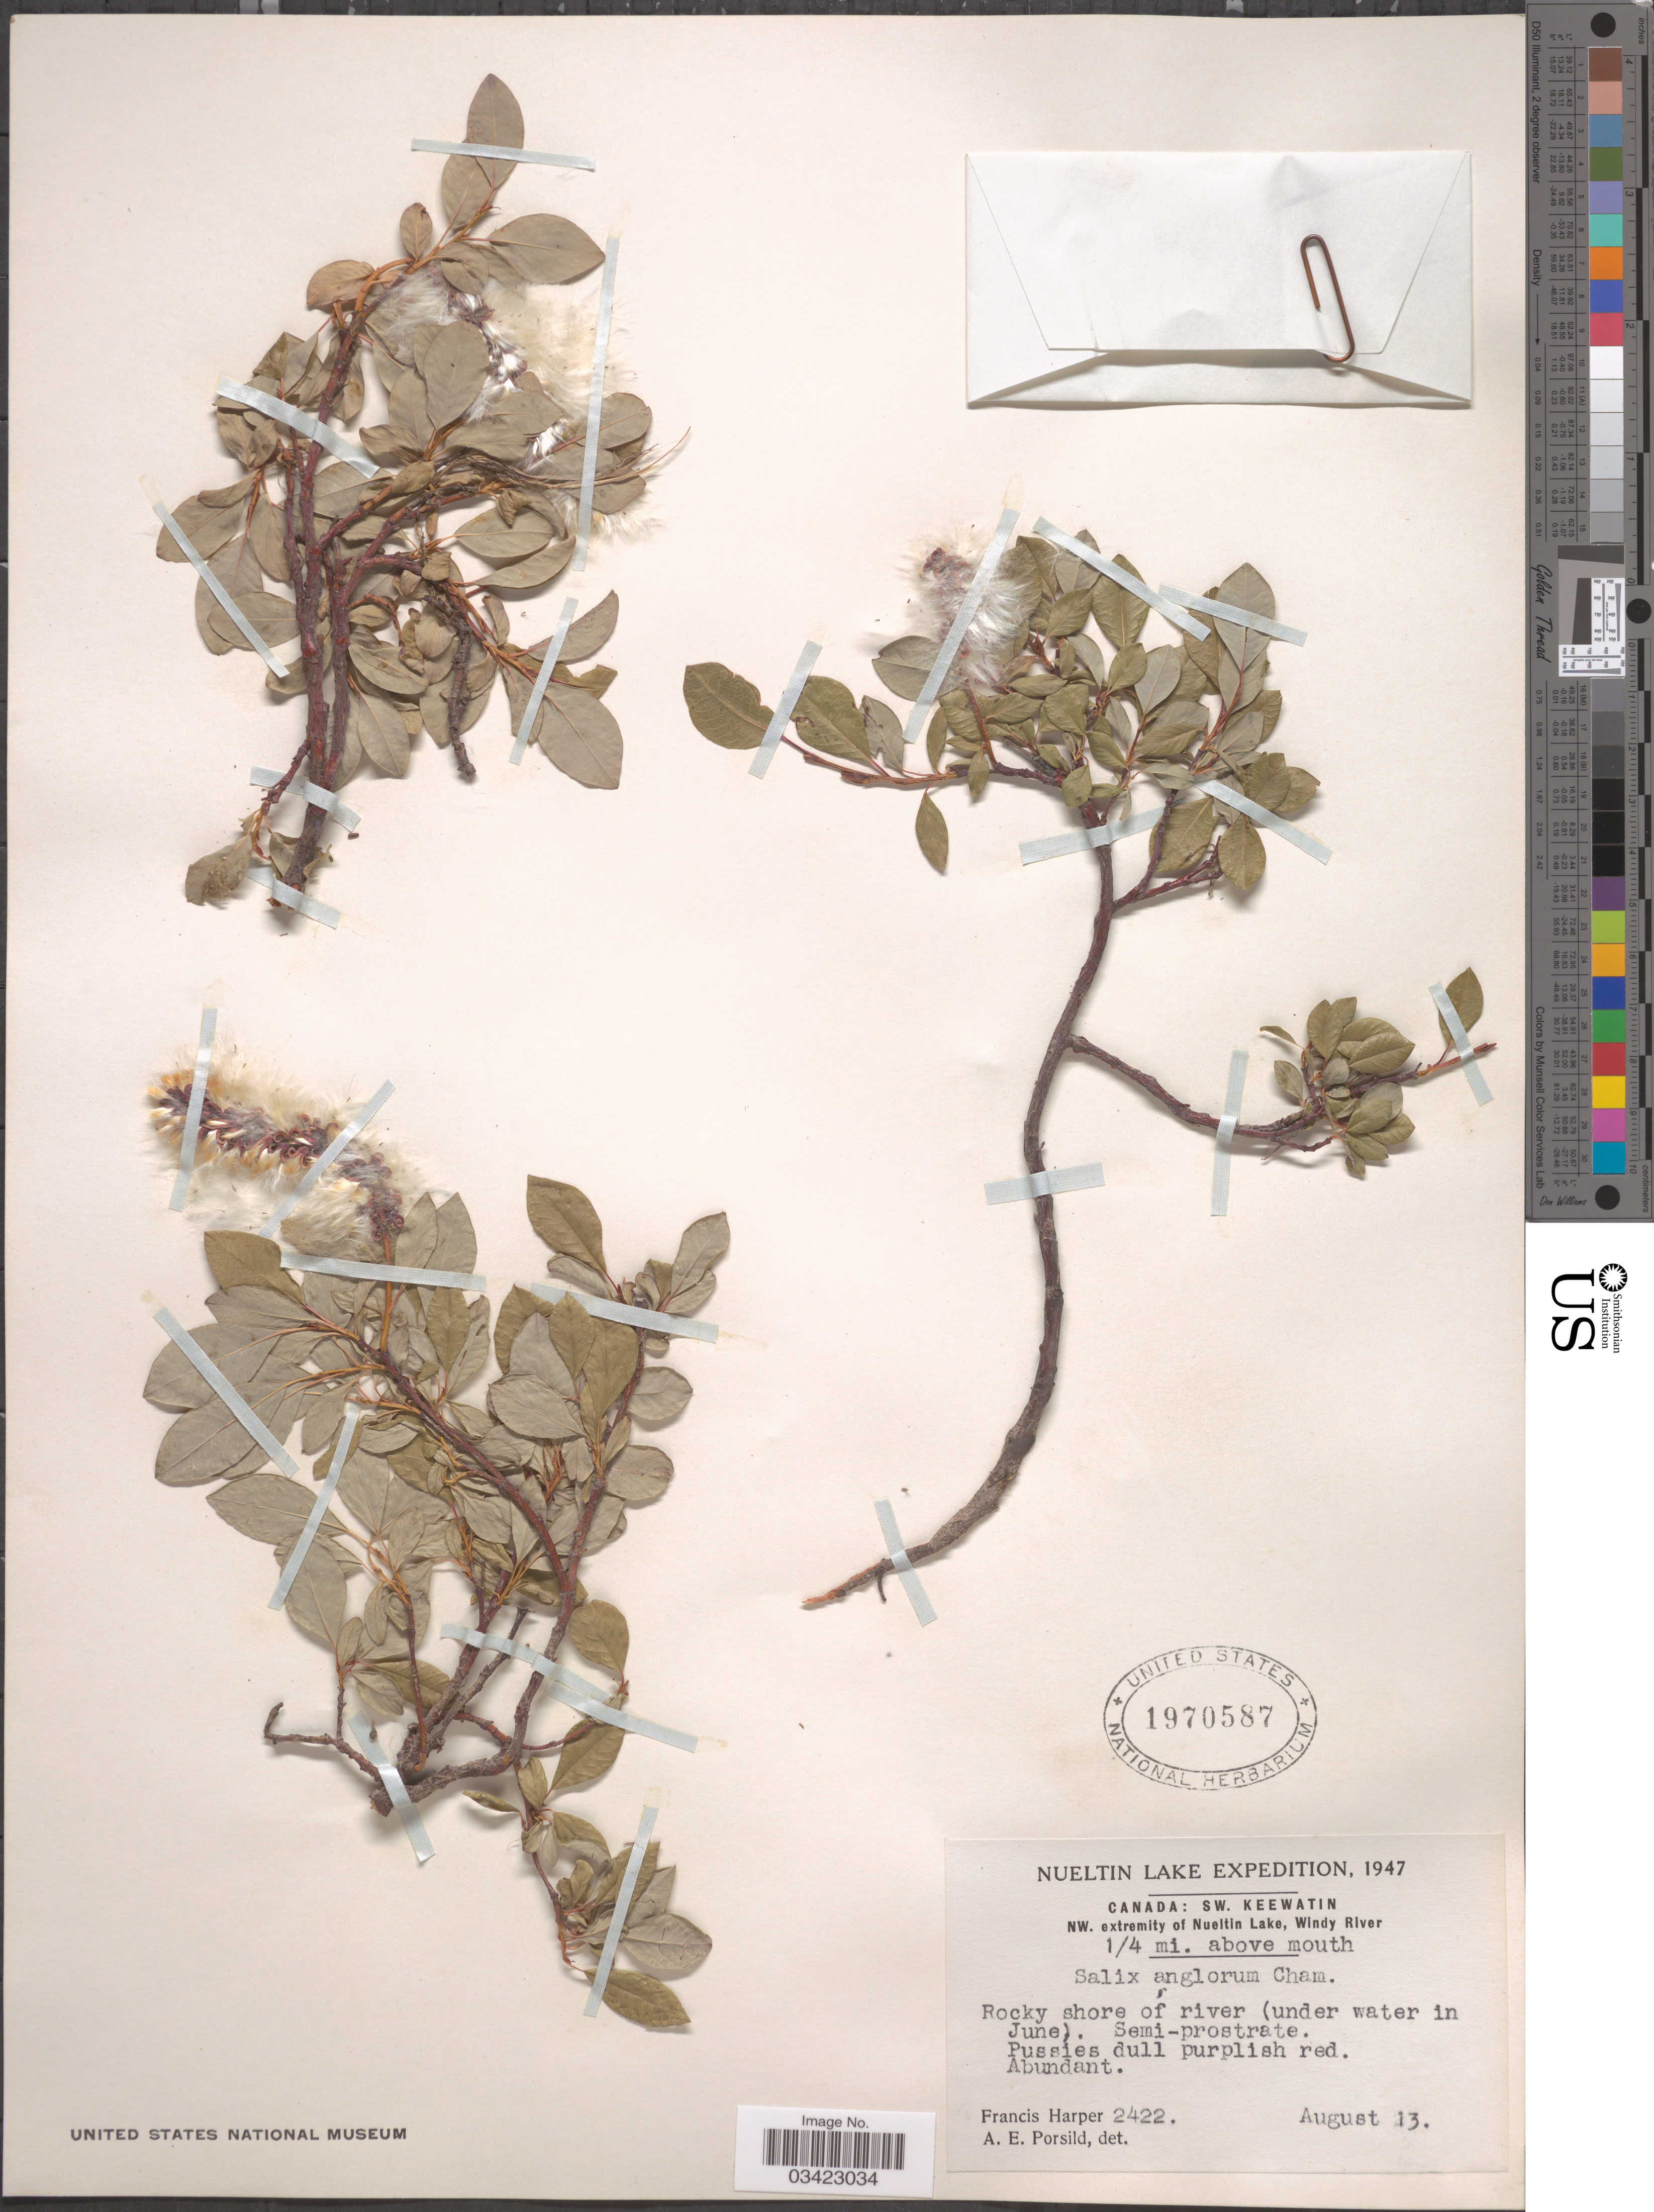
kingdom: Plantae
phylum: Tracheophyta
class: Magnoliopsida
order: Malpighiales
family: Salicaceae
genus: Salix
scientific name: Salix anglorum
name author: Cham.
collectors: F. Harper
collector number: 2422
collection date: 1947-08-13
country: Canada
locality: Nueltin Lake. Canada: SW. Keewatin. NW. extremity of Nueltin Lake, Windy River. 1/4 mi. above mouth.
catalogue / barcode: US 1970587